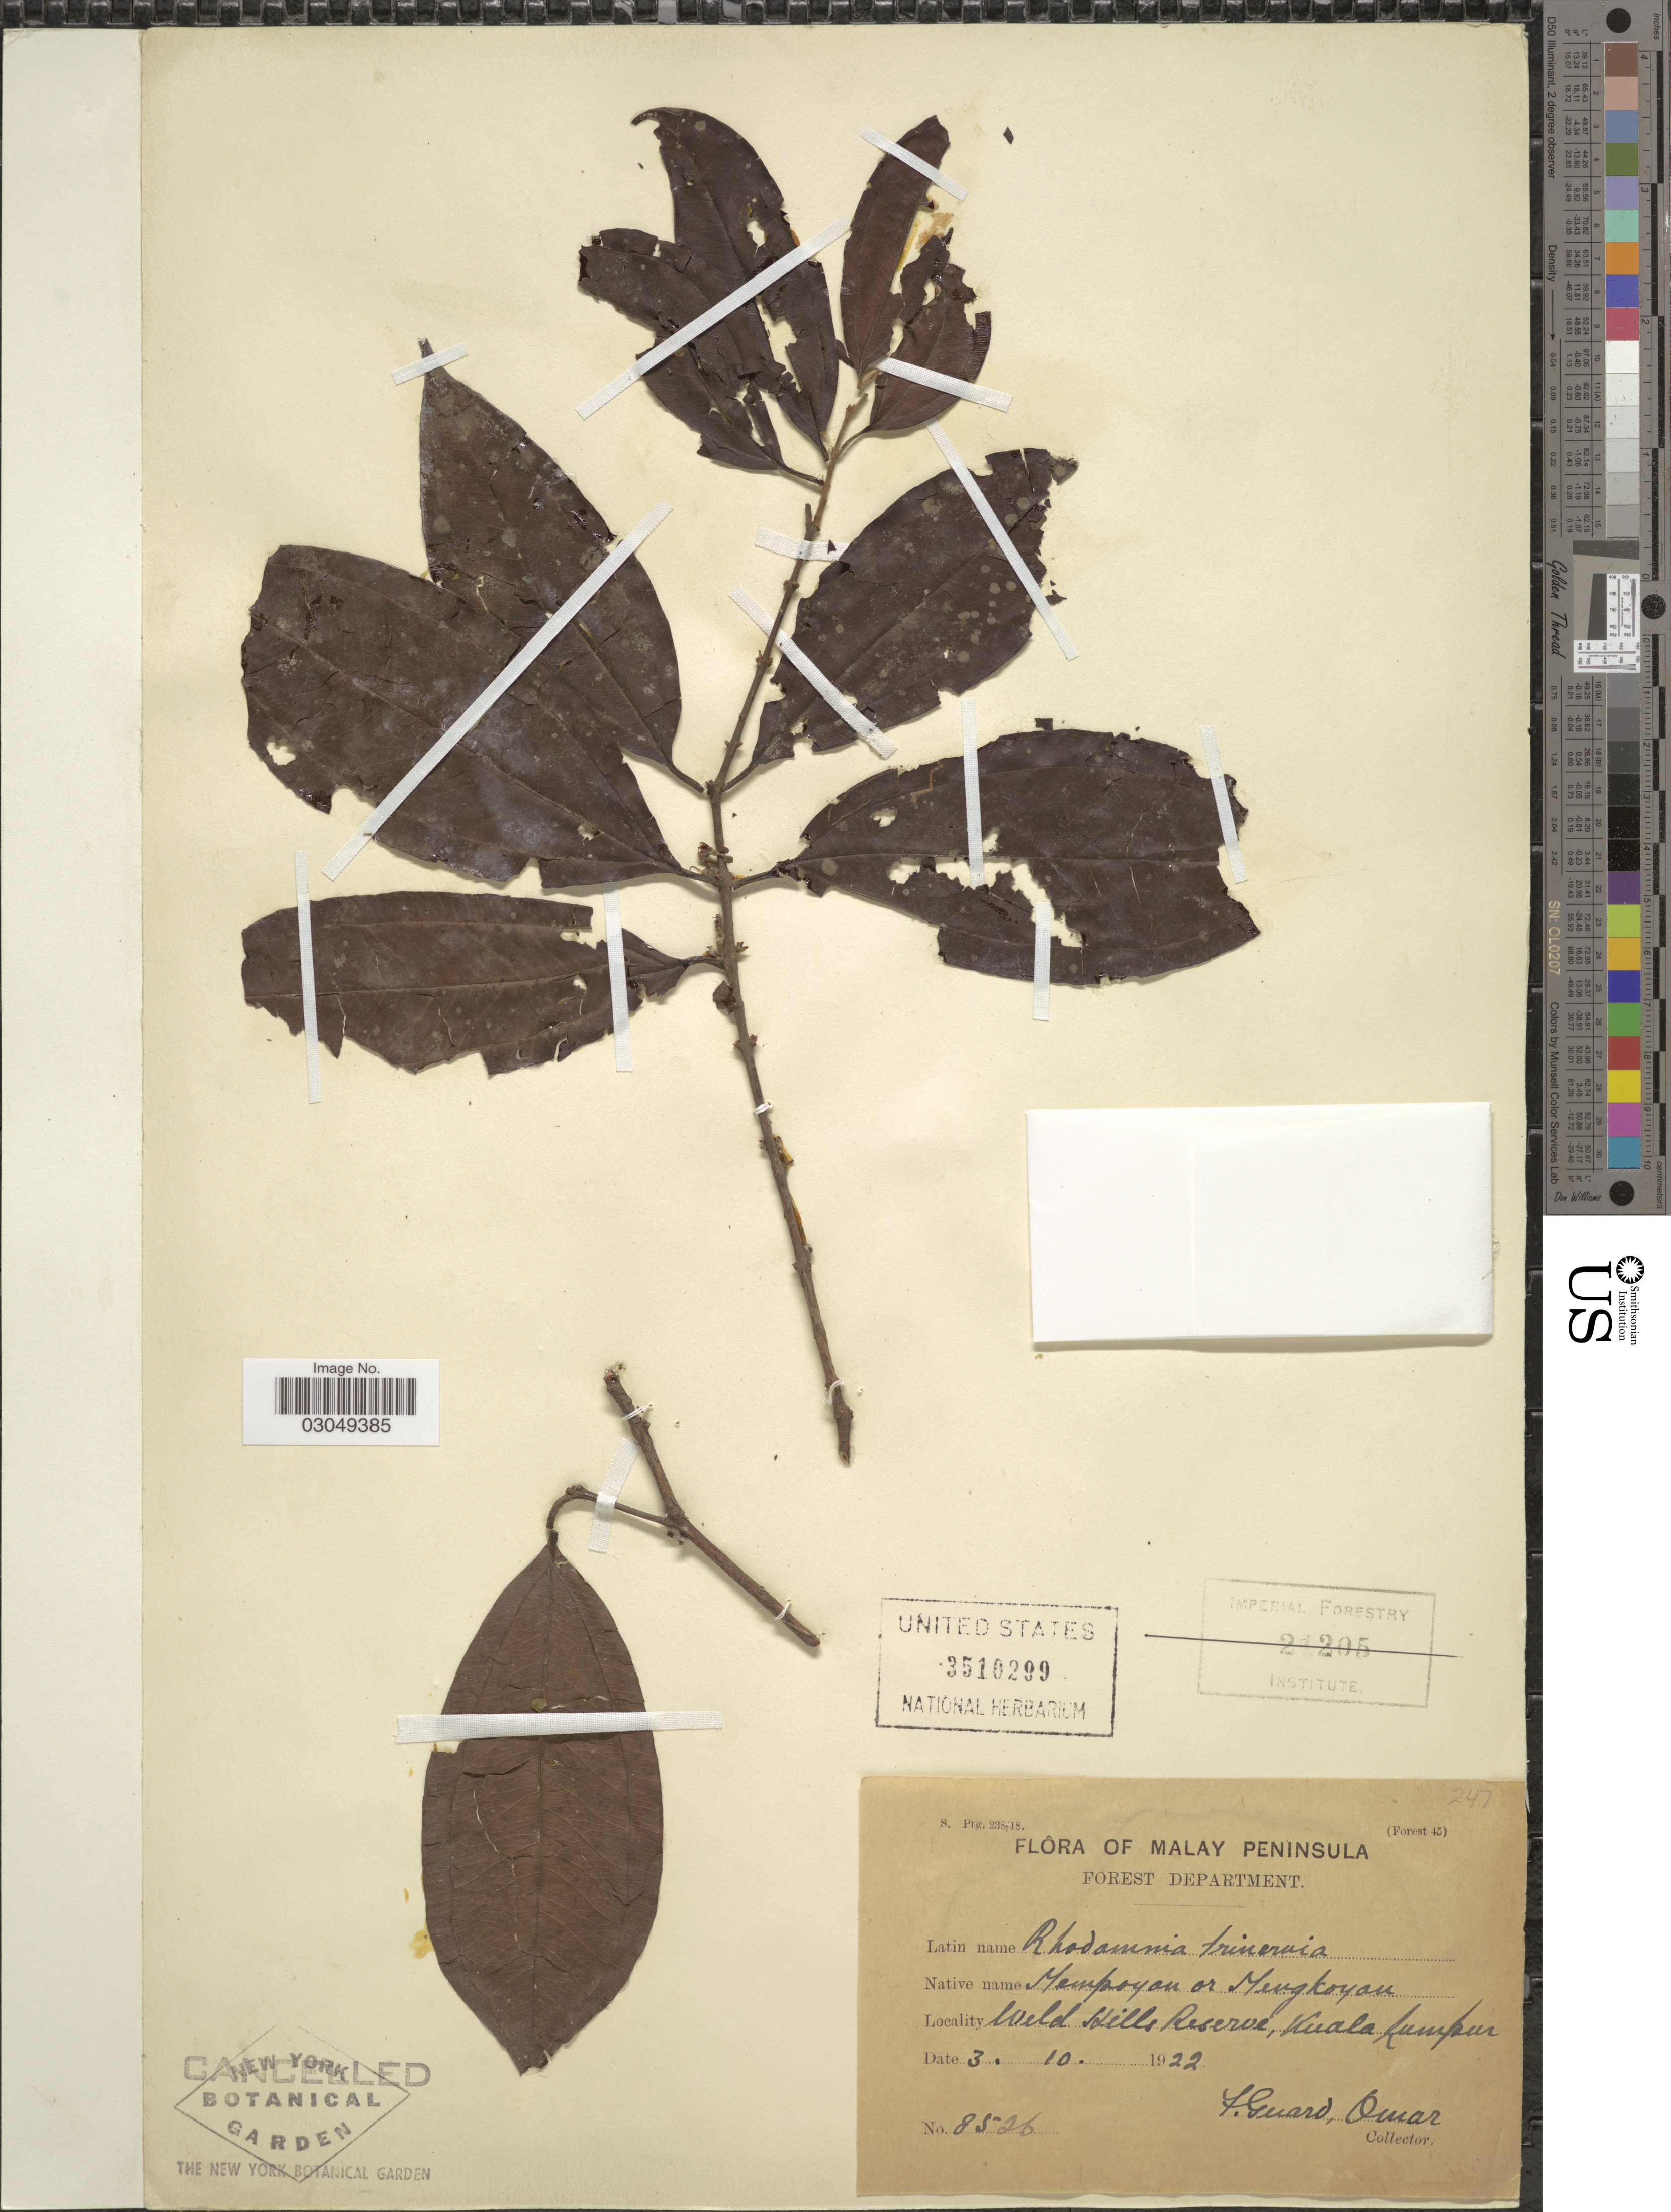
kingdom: Plantae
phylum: Tracheophyta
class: Magnoliopsida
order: Myrtales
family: Myrtaceae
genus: Rhodamnia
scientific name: Rhodamnia trinervia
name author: Reinw. ex Blume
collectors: Forest Guard & Omar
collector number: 8526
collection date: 1922-10-03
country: Malaysia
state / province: Kuala Lumpur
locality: Malay Peninsula. Weld Hills Reserve.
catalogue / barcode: US 3510299